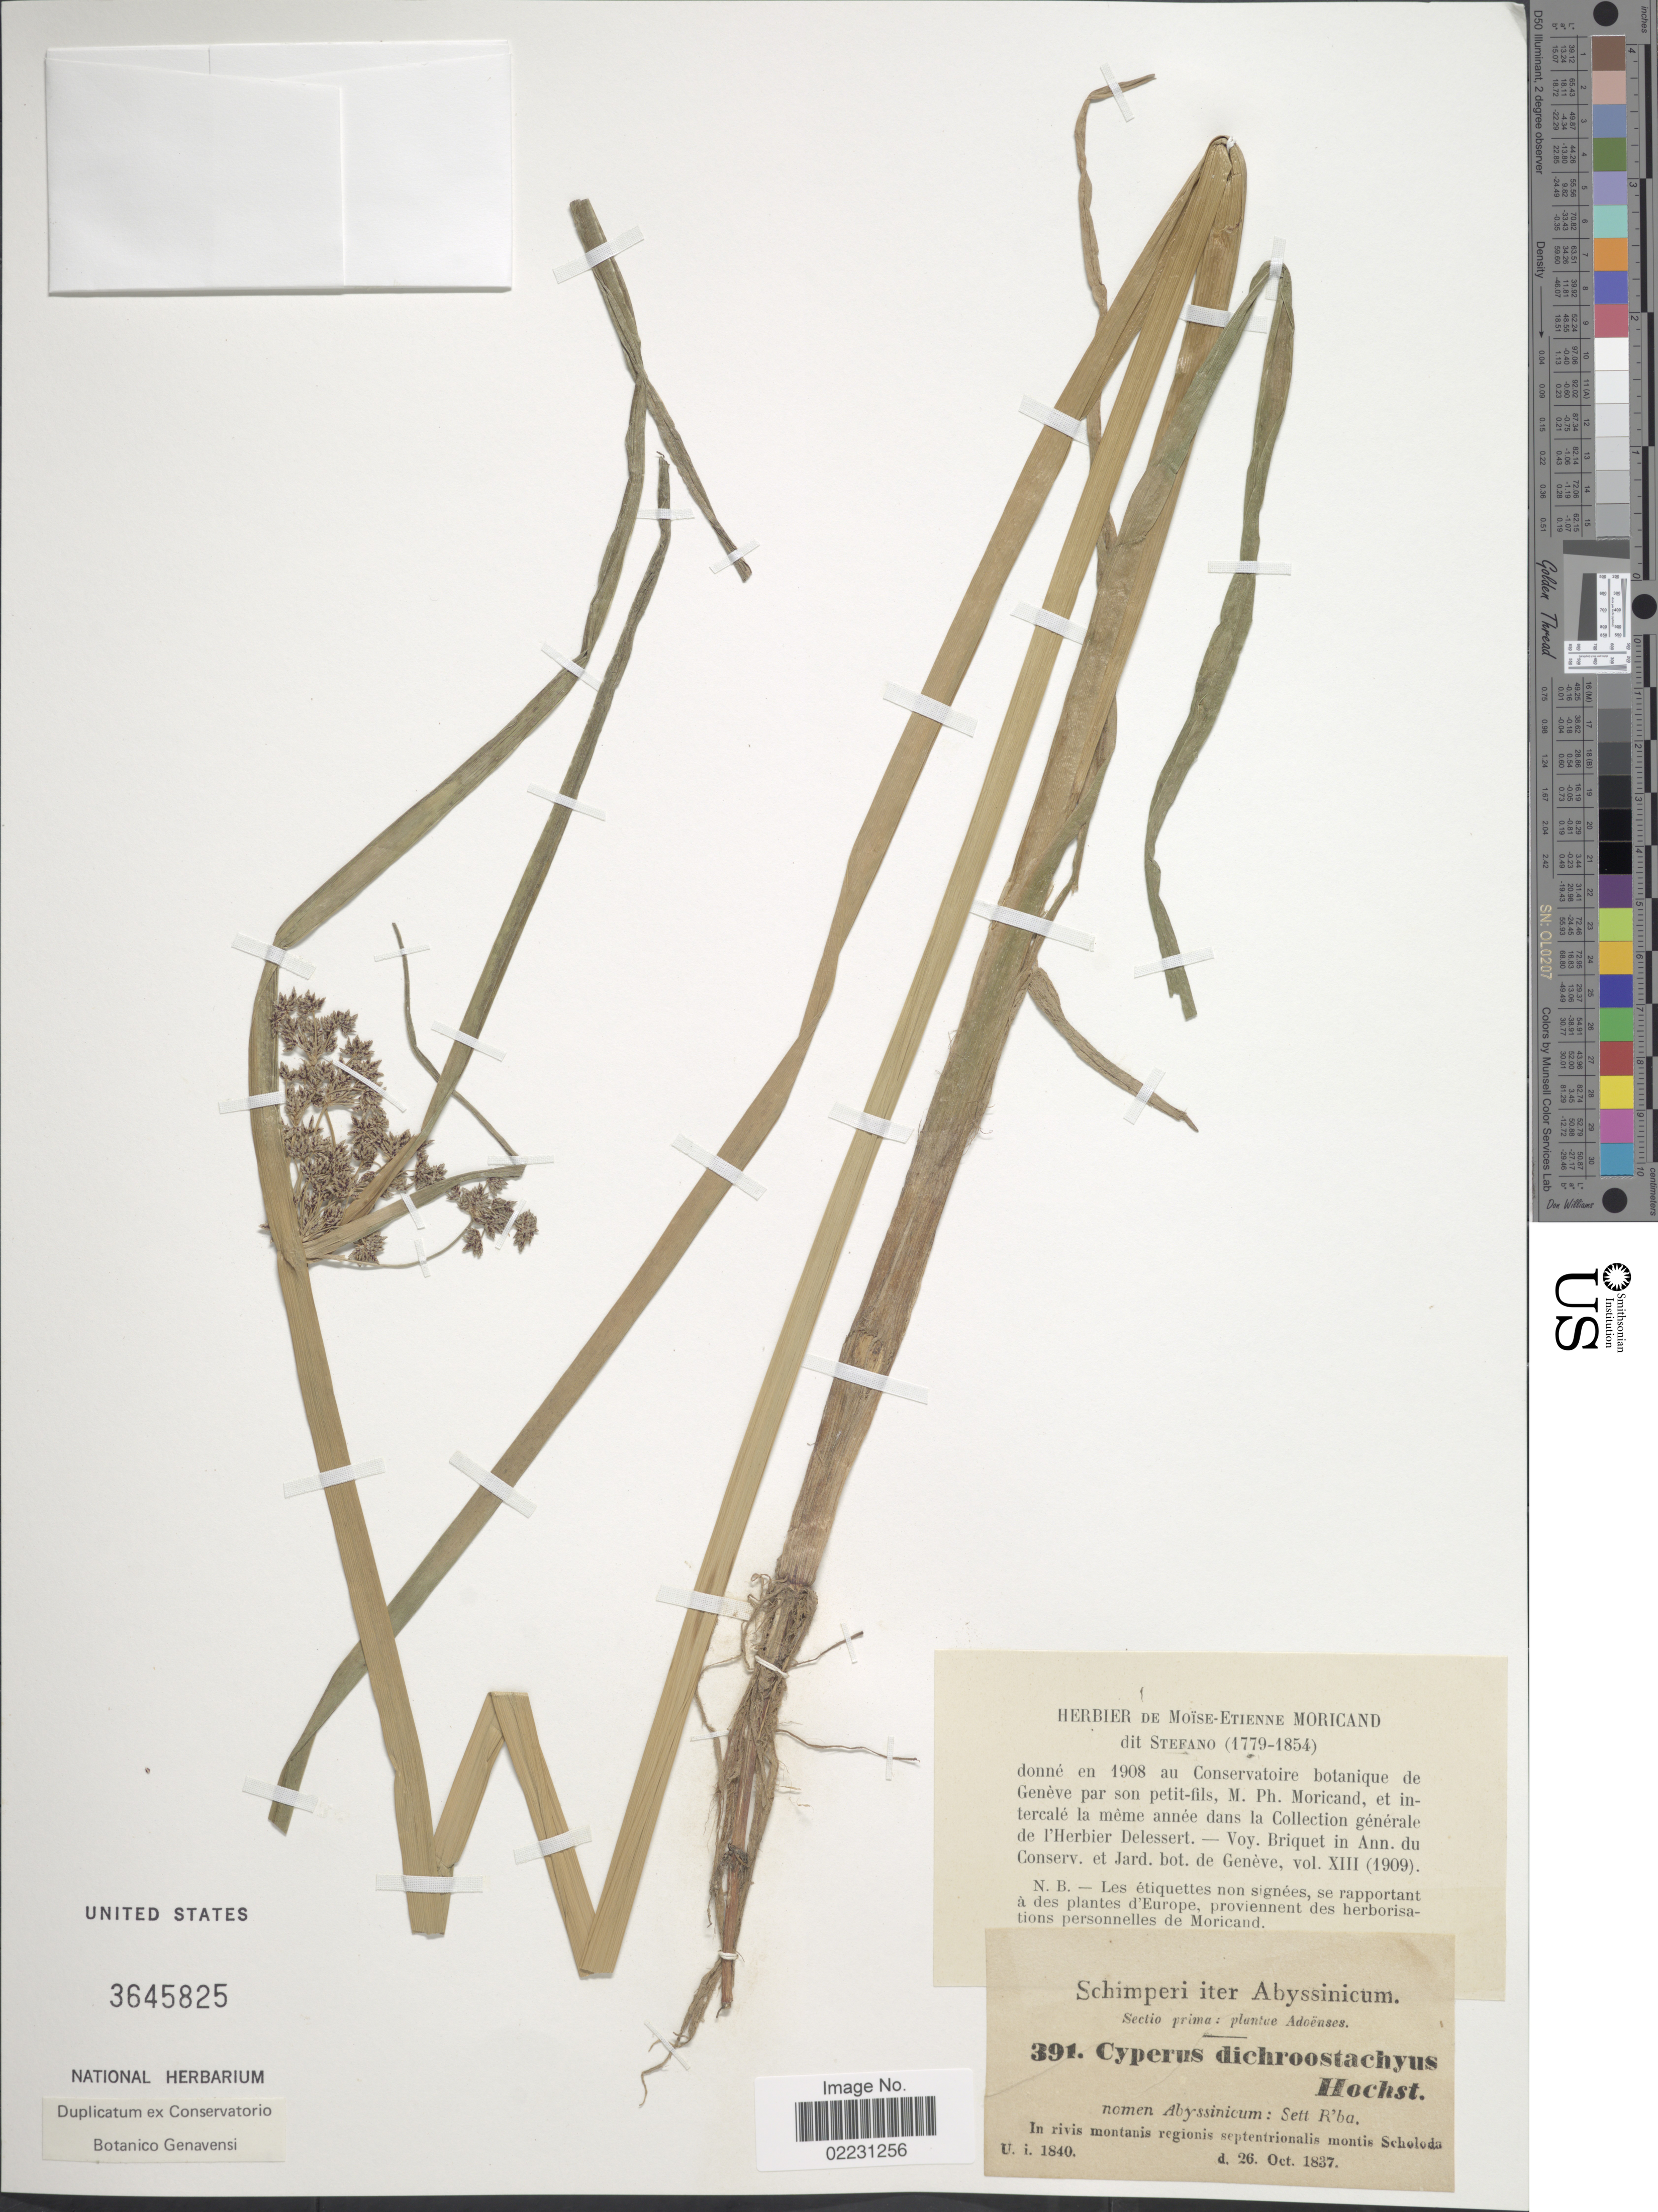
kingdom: Plantae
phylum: Tracheophyta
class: Liliopsida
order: Poales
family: Cyperaceae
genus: Cyperus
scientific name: Cyperus dichrostachyus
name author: Hochst. ex A. Rich.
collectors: -. Schimper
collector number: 391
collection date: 1837-10-26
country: Eritrea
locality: Abyssinicum. Sectio prima: Adoenses. In rivis montanis regionis septentrionalis montis Scholoda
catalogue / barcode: US 3645825